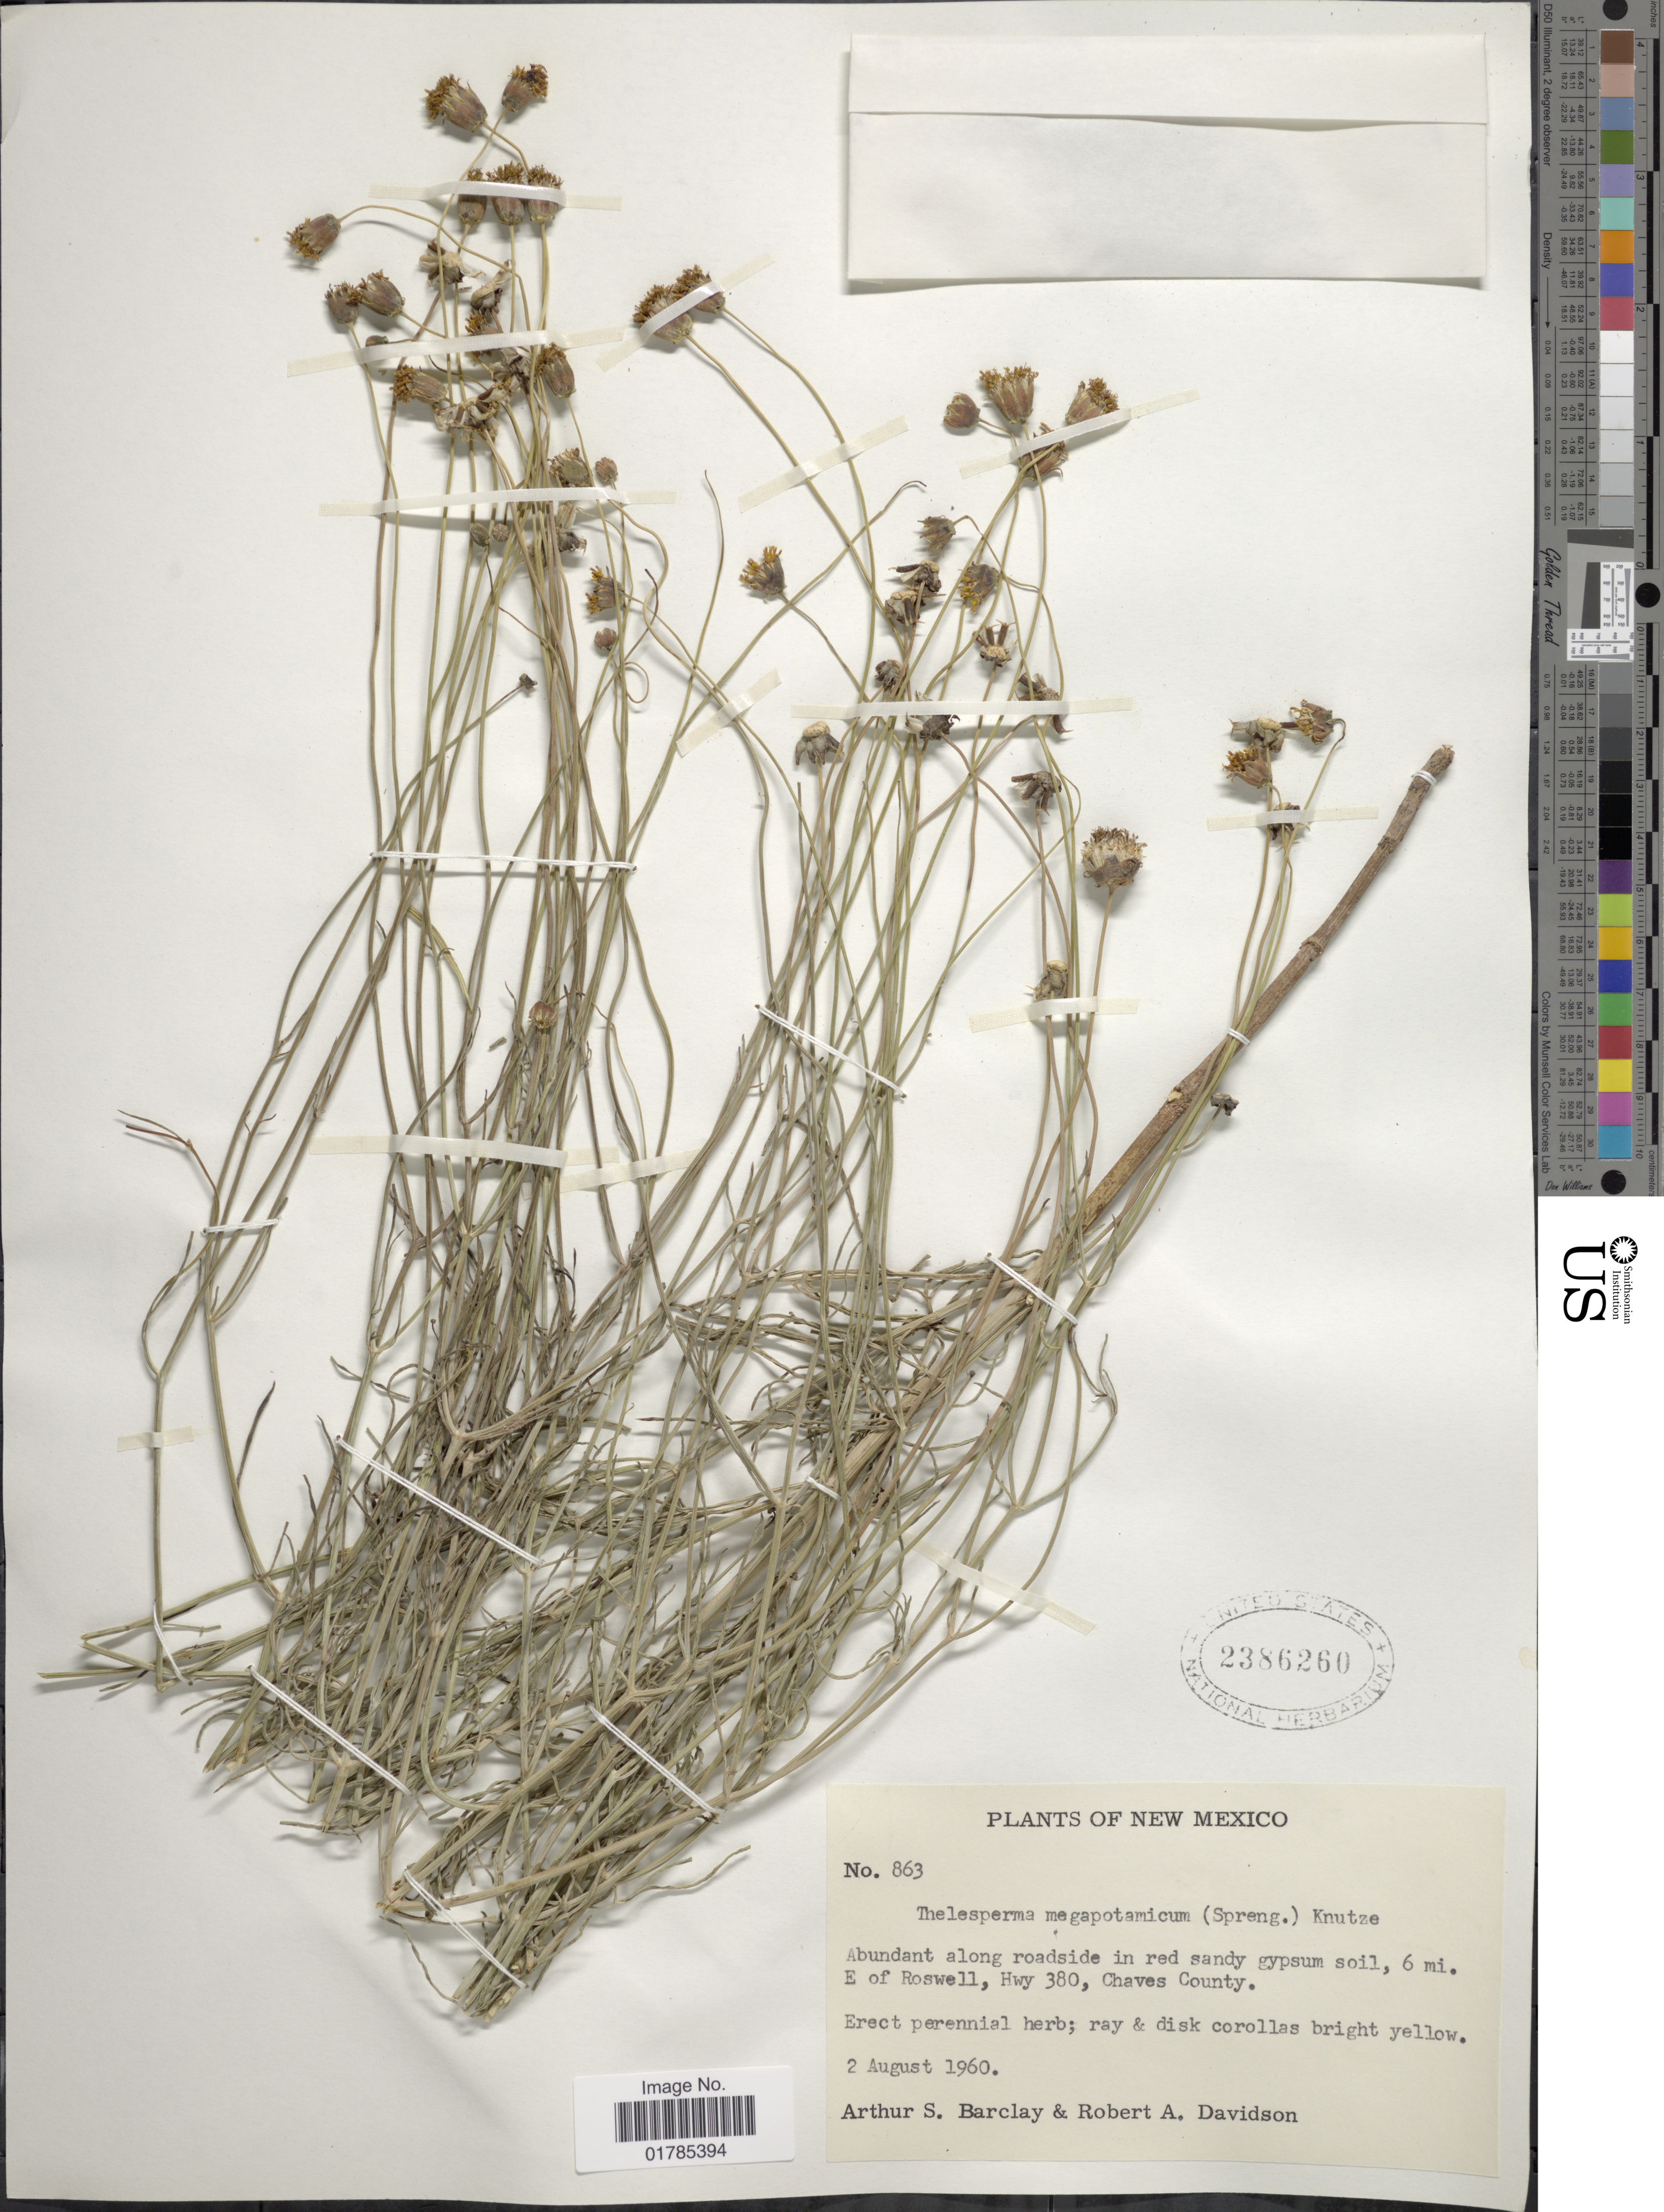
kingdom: Plantae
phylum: Tracheophyta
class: Magnoliopsida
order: Asterales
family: Asteraceae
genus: Thelesperma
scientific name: Thelesperma megapotamicum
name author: (Spreng.) Herter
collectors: A. S. Barclay & R. A. Davidson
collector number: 863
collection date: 1960-08-02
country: United States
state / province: New Mexico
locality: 6 mi, E of Roswellm Hwy 380, Chaves County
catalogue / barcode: US 2386260